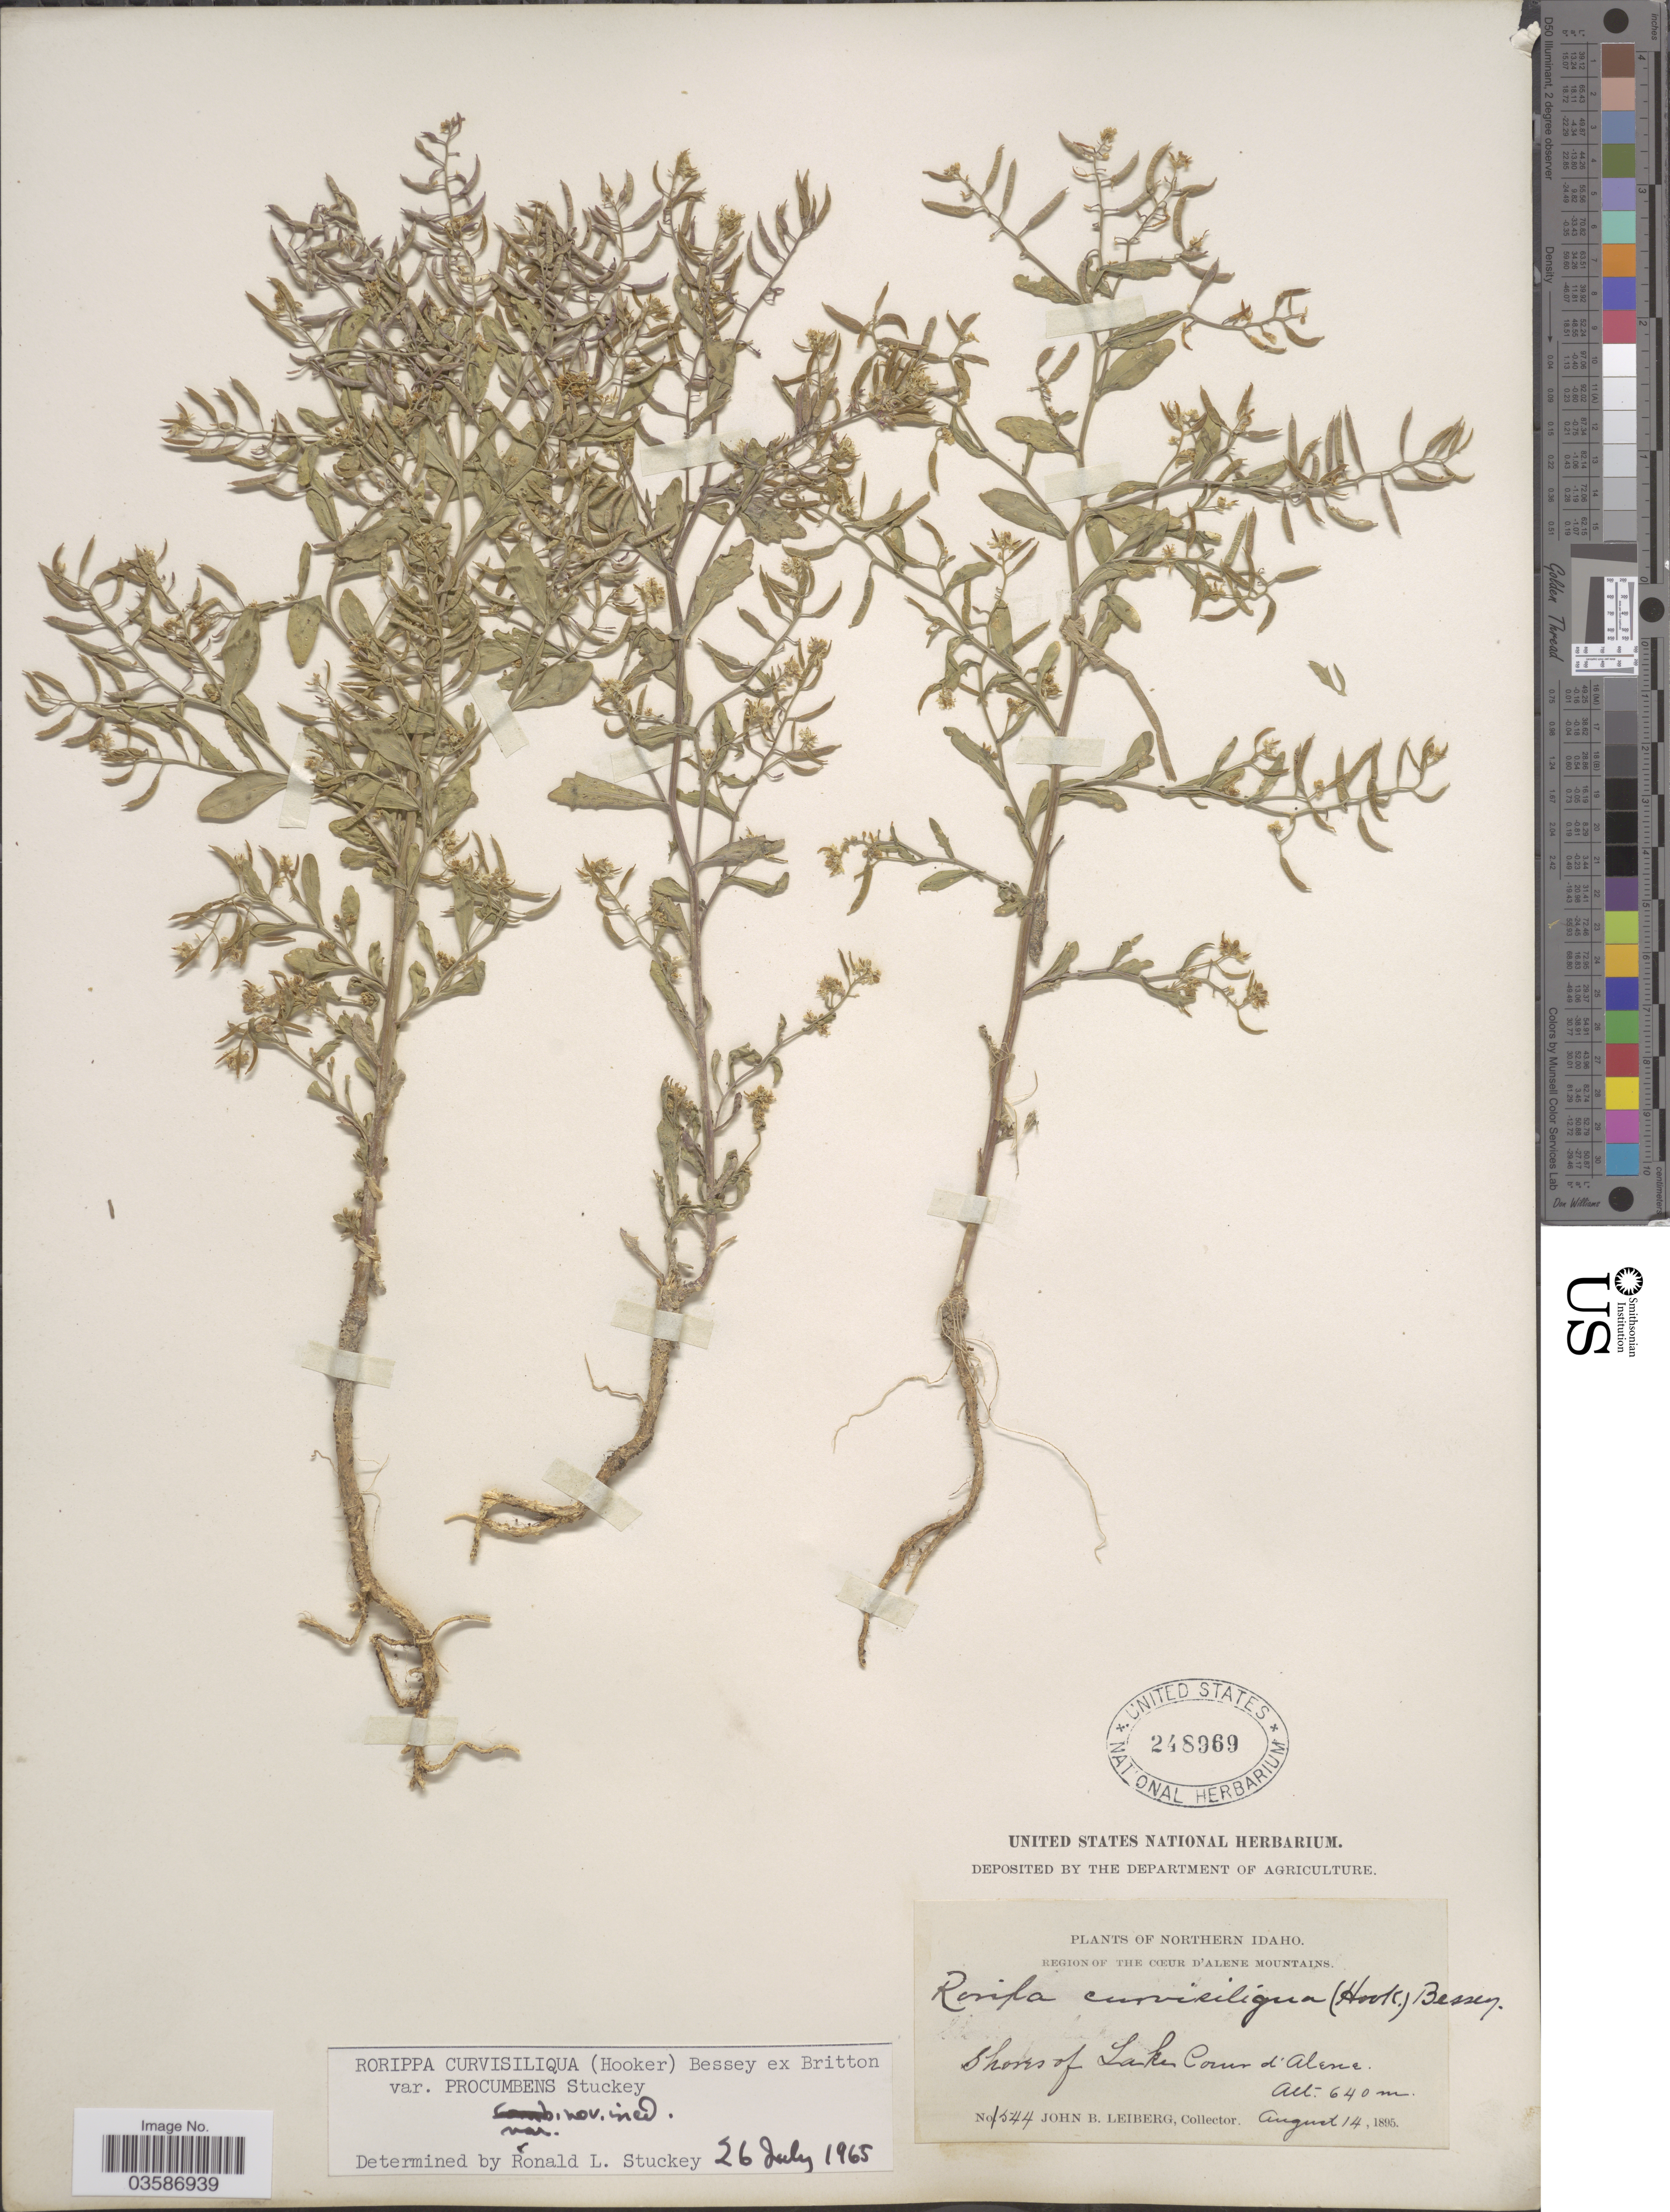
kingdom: Plantae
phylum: Tracheophyta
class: Magnoliopsida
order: Brassicales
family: Brassicaceae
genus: Rorippa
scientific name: Rorippa curvisiliqua var. procumbens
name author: Stuckey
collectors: J. B. Leiberg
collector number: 1544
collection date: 1895-08-14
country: United States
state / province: Idaho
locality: Northern Idaho, Region of the Cœur d'Alene Mountains. Shores of Lake Cœur d'Alene.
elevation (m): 640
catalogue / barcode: US 248969